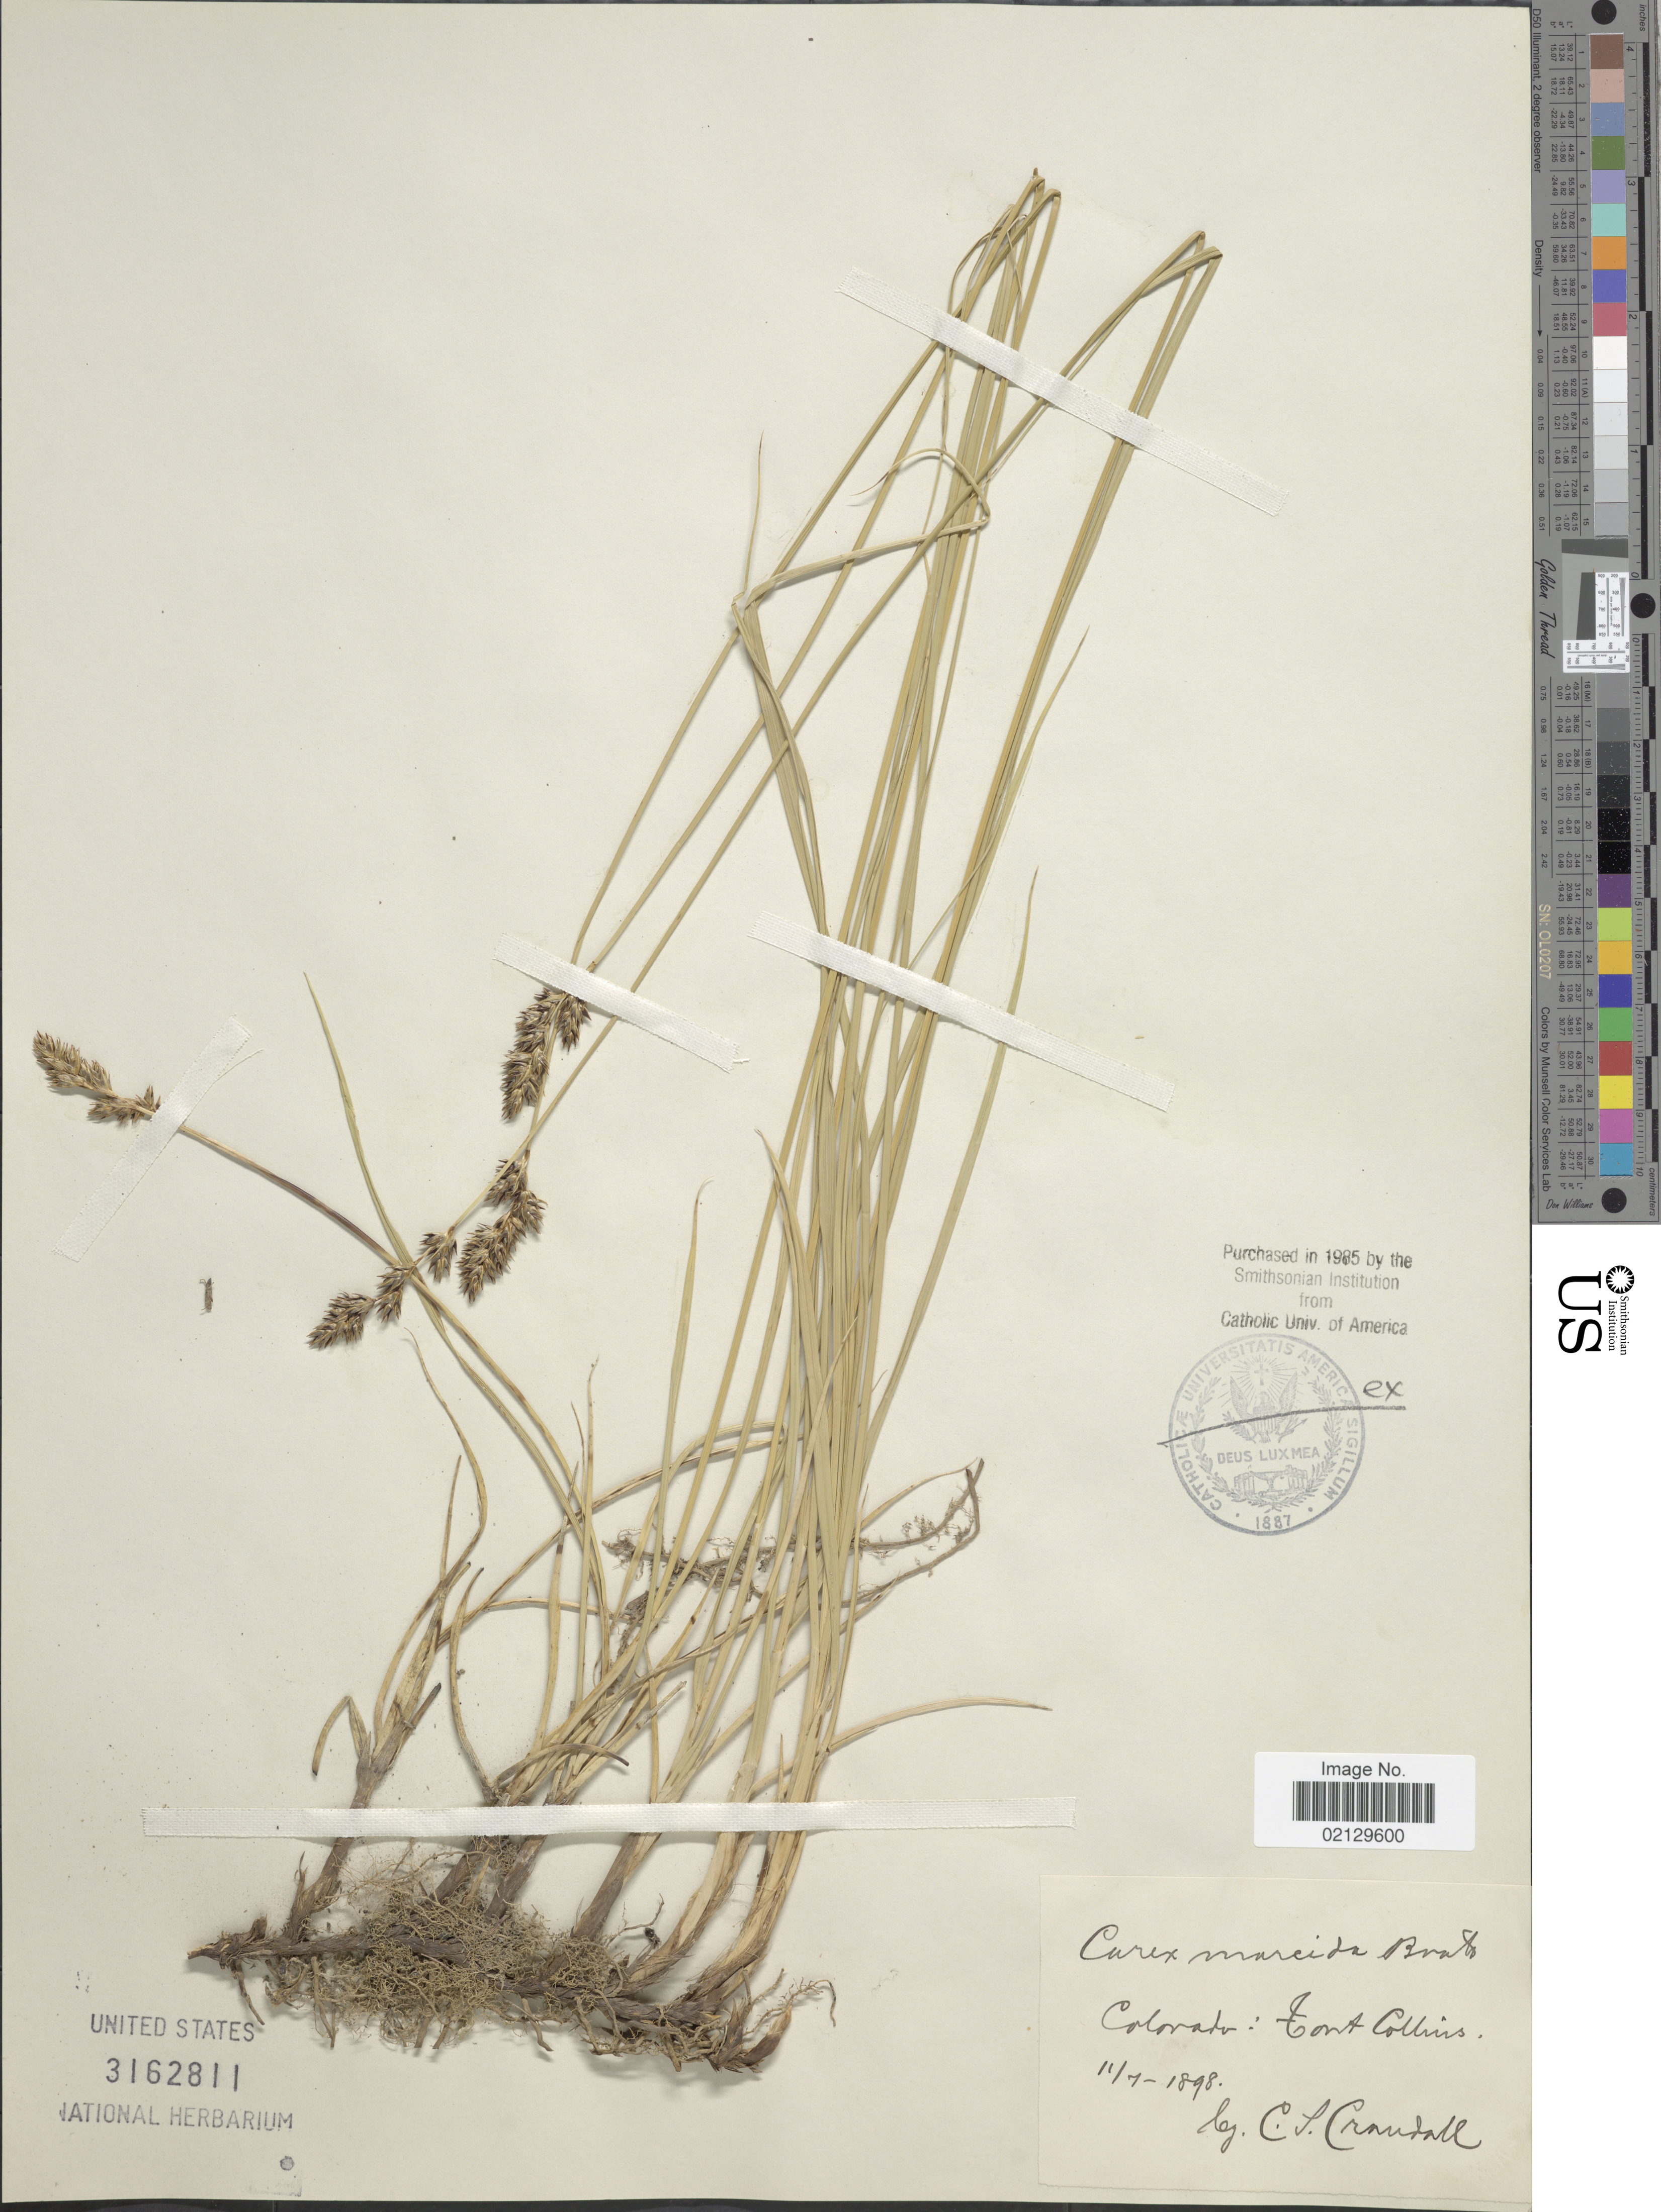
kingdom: Plantae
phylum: Tracheophyta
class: Liliopsida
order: Poales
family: Cyperaceae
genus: Carex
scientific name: Carex praegracilis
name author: W. Boott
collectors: C. Crandall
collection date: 1898-11-07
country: United States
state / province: Colorado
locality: Fort Collins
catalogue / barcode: US 3162811